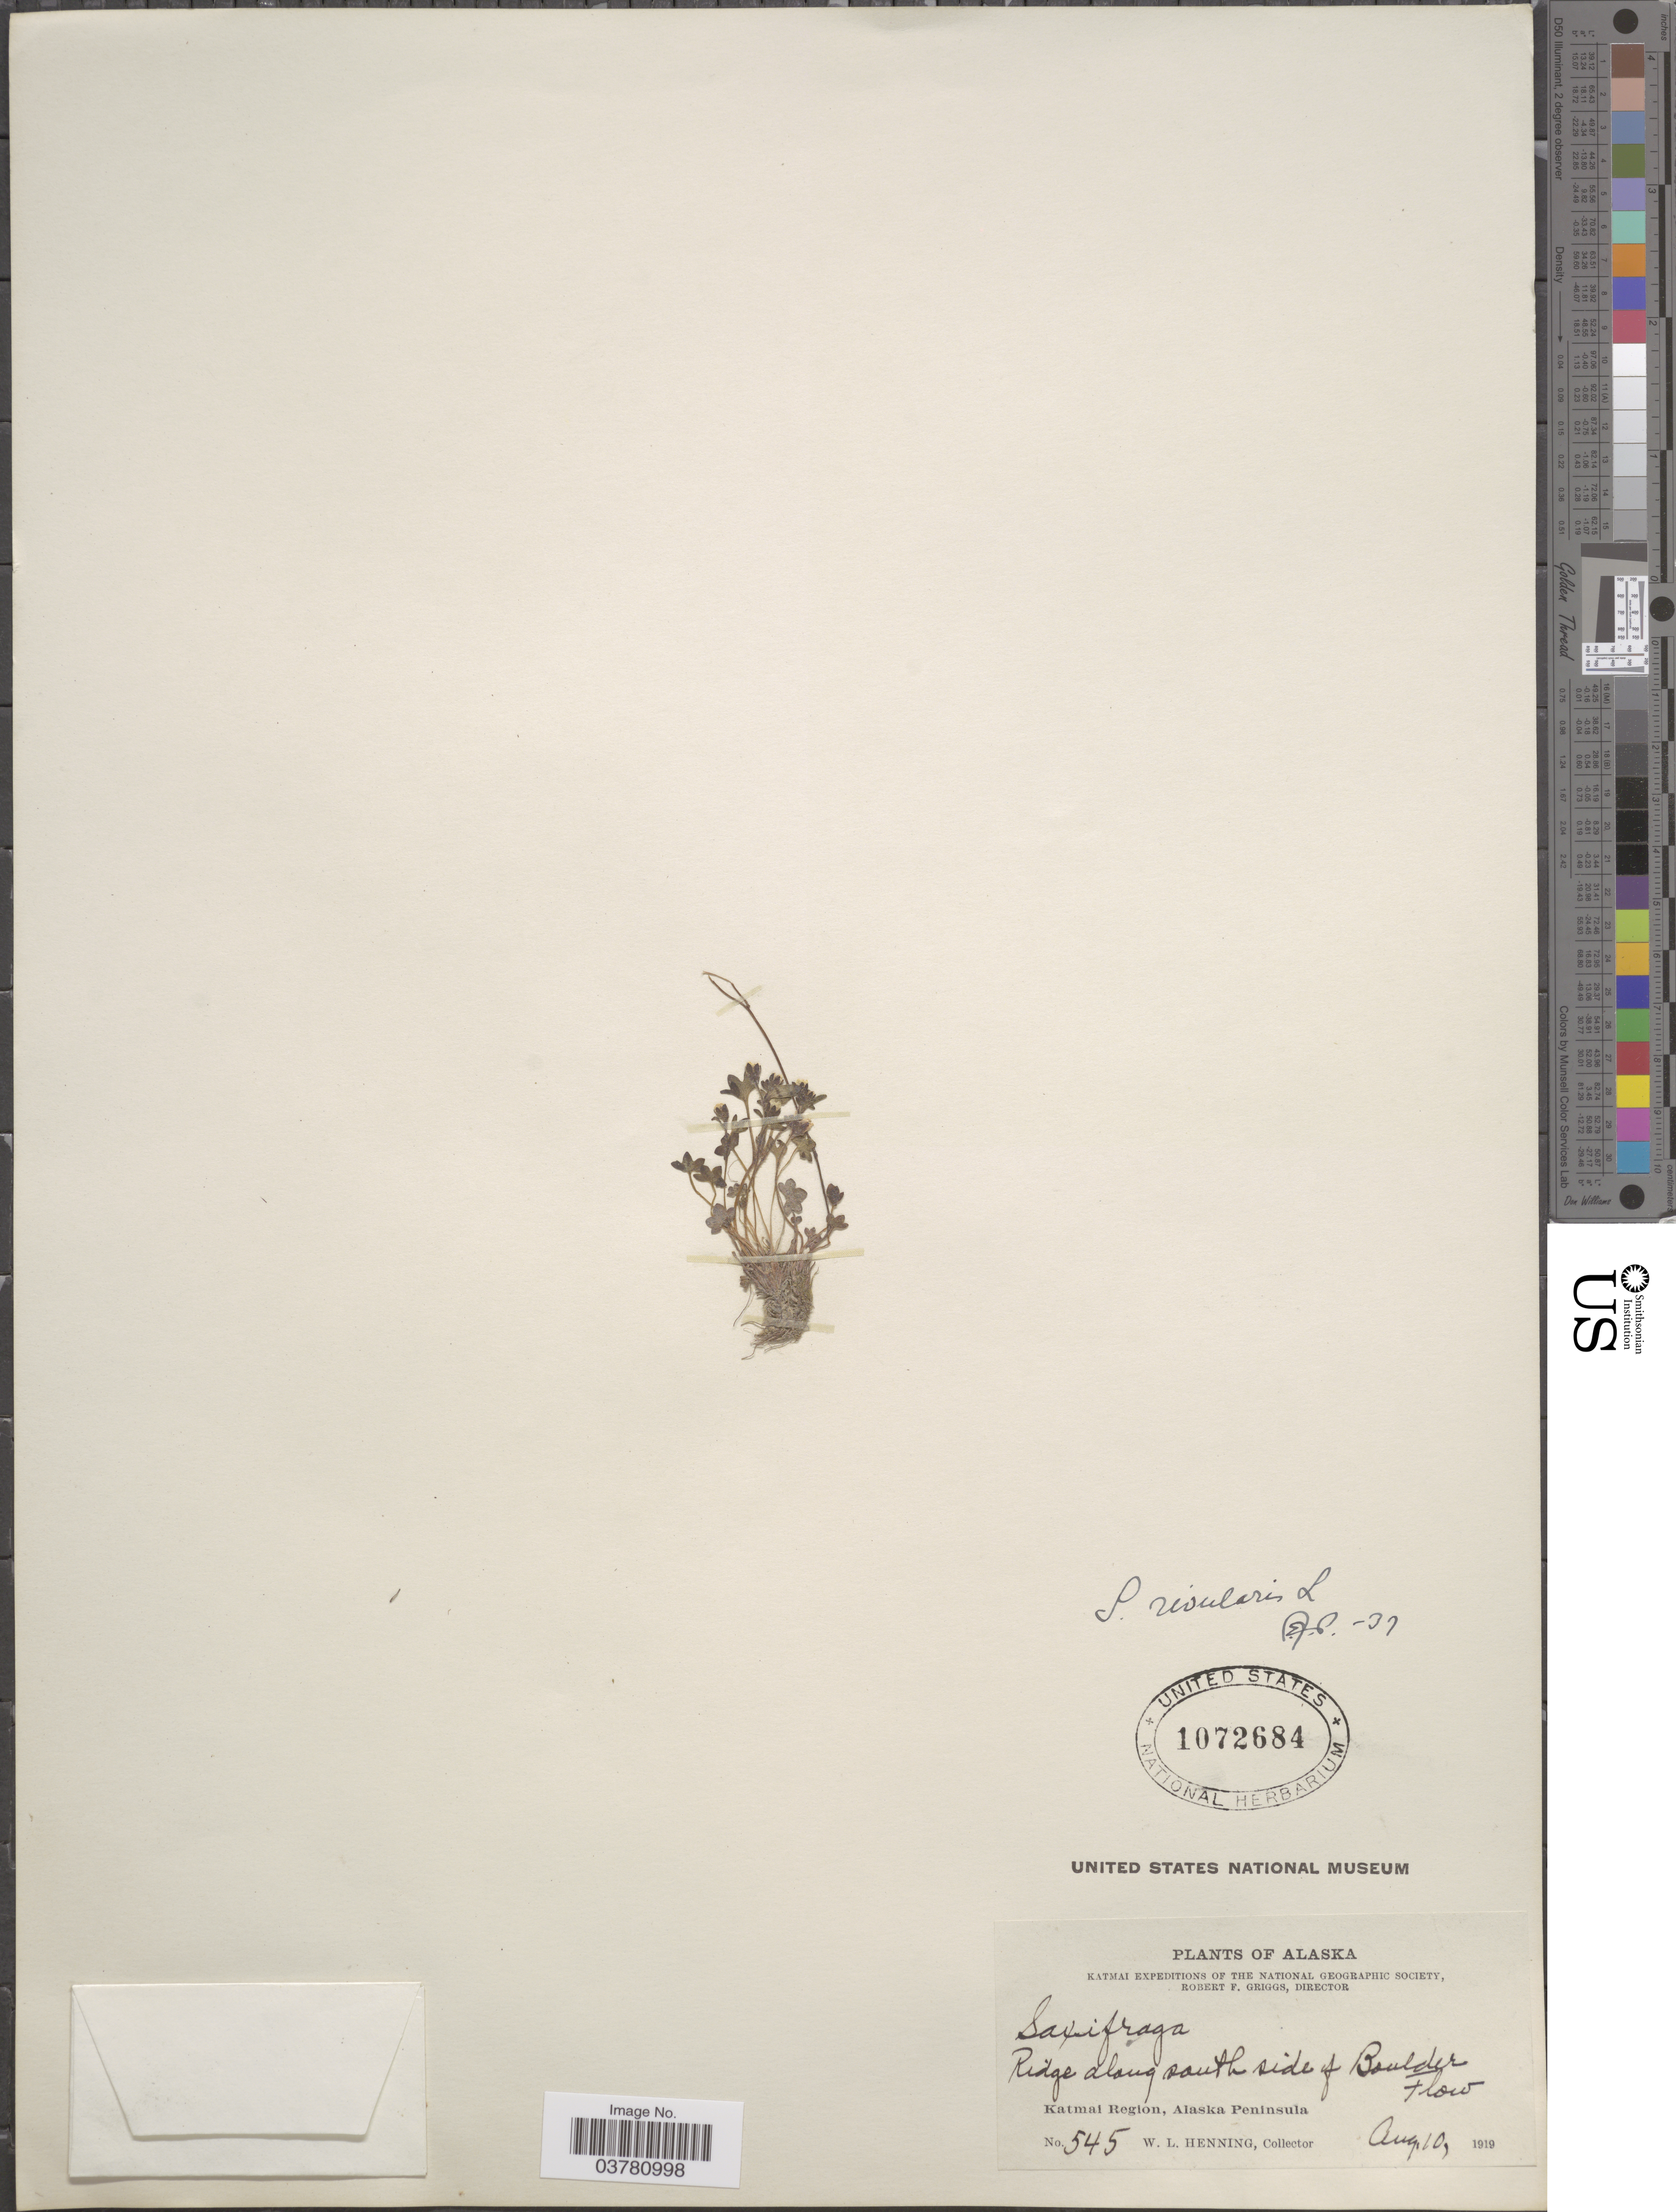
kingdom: Plantae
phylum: Tracheophyta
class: Magnoliopsida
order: Saxifragales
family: Saxifragaceae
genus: Saxifraga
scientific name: Saxifraga rivularis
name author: L.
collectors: W. Henning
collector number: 545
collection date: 1919-08-10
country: United States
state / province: Alaska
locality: Katmai Expeditions of the National Geographic Society. Ridge along south side of Boulder Flow. Katmai Region, Alaska Peninsula.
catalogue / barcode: US 1072684